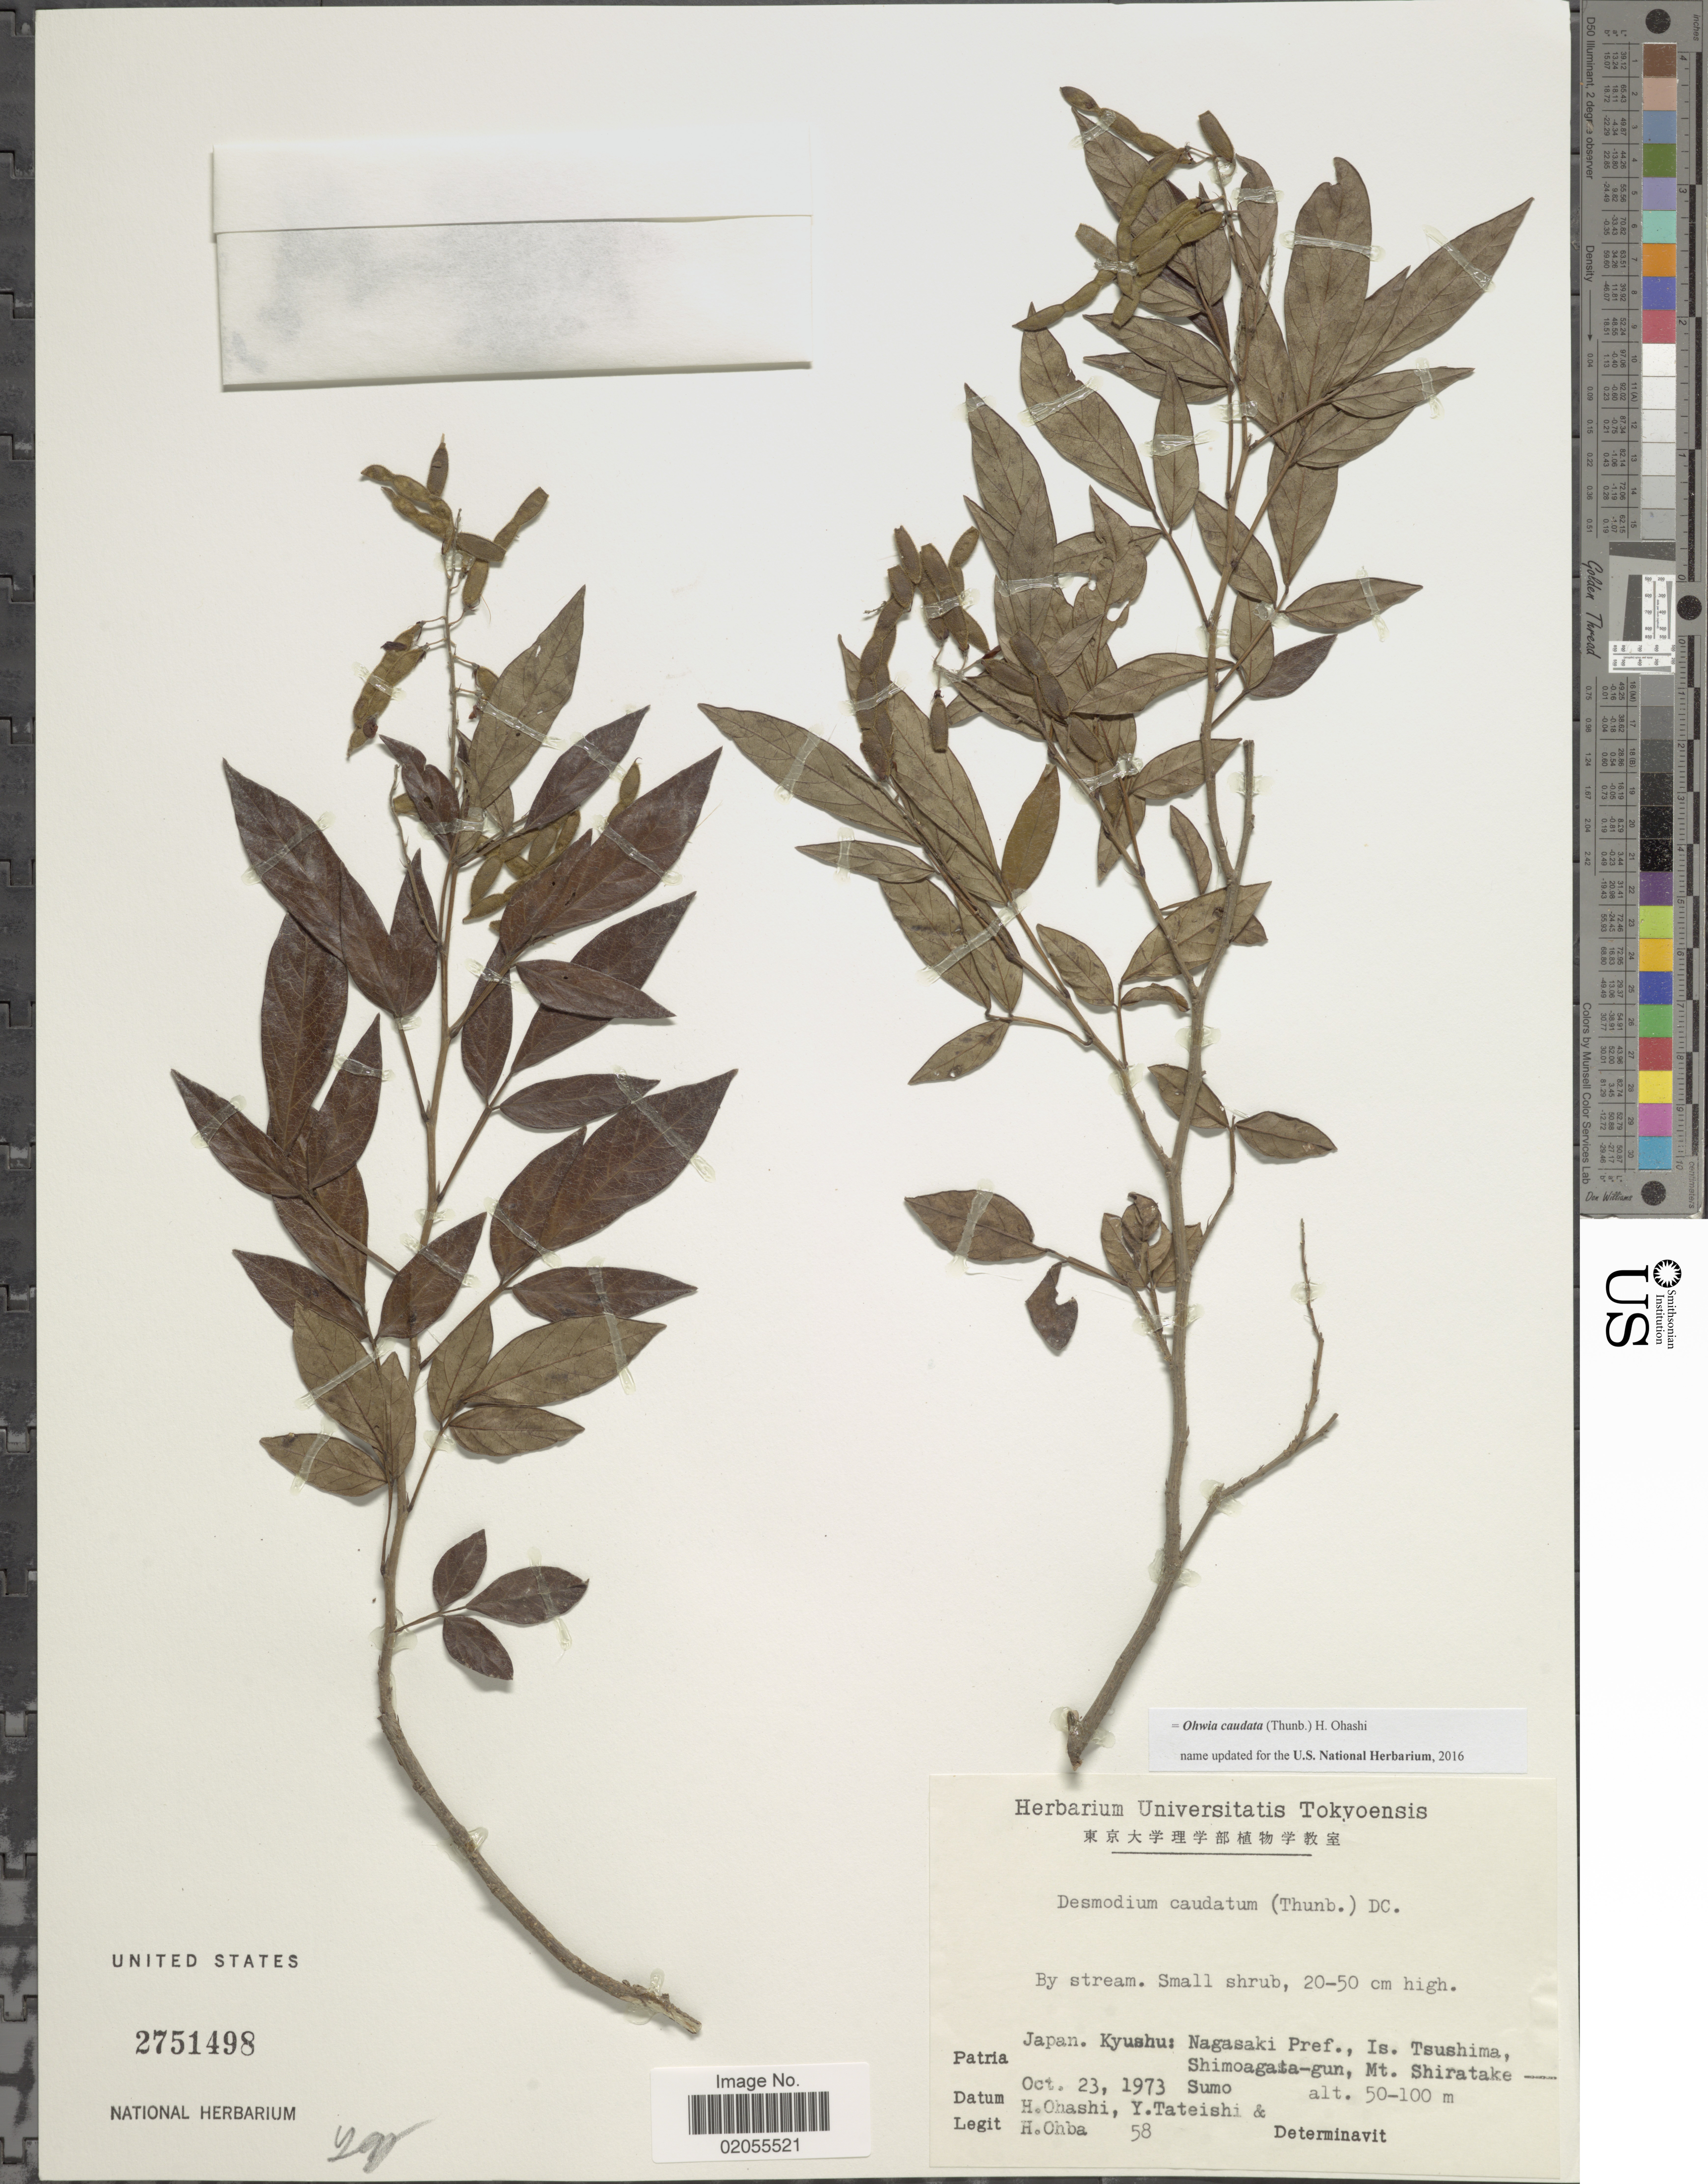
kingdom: Plantae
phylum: Tracheophyta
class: Magnoliopsida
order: Fabales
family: Fabaceae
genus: Ohwia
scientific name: Ohwia caudata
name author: (Thunb.) H. Ohashi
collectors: H. Ohashi, Y. Tateishi & H. Ohba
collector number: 58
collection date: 1973-10-23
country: Japan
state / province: Nagasaki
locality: Kyushu, Is. Tsushima, Shimoagata-gun, Mt. Shiratake-Sumo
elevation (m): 50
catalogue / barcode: US 2751498